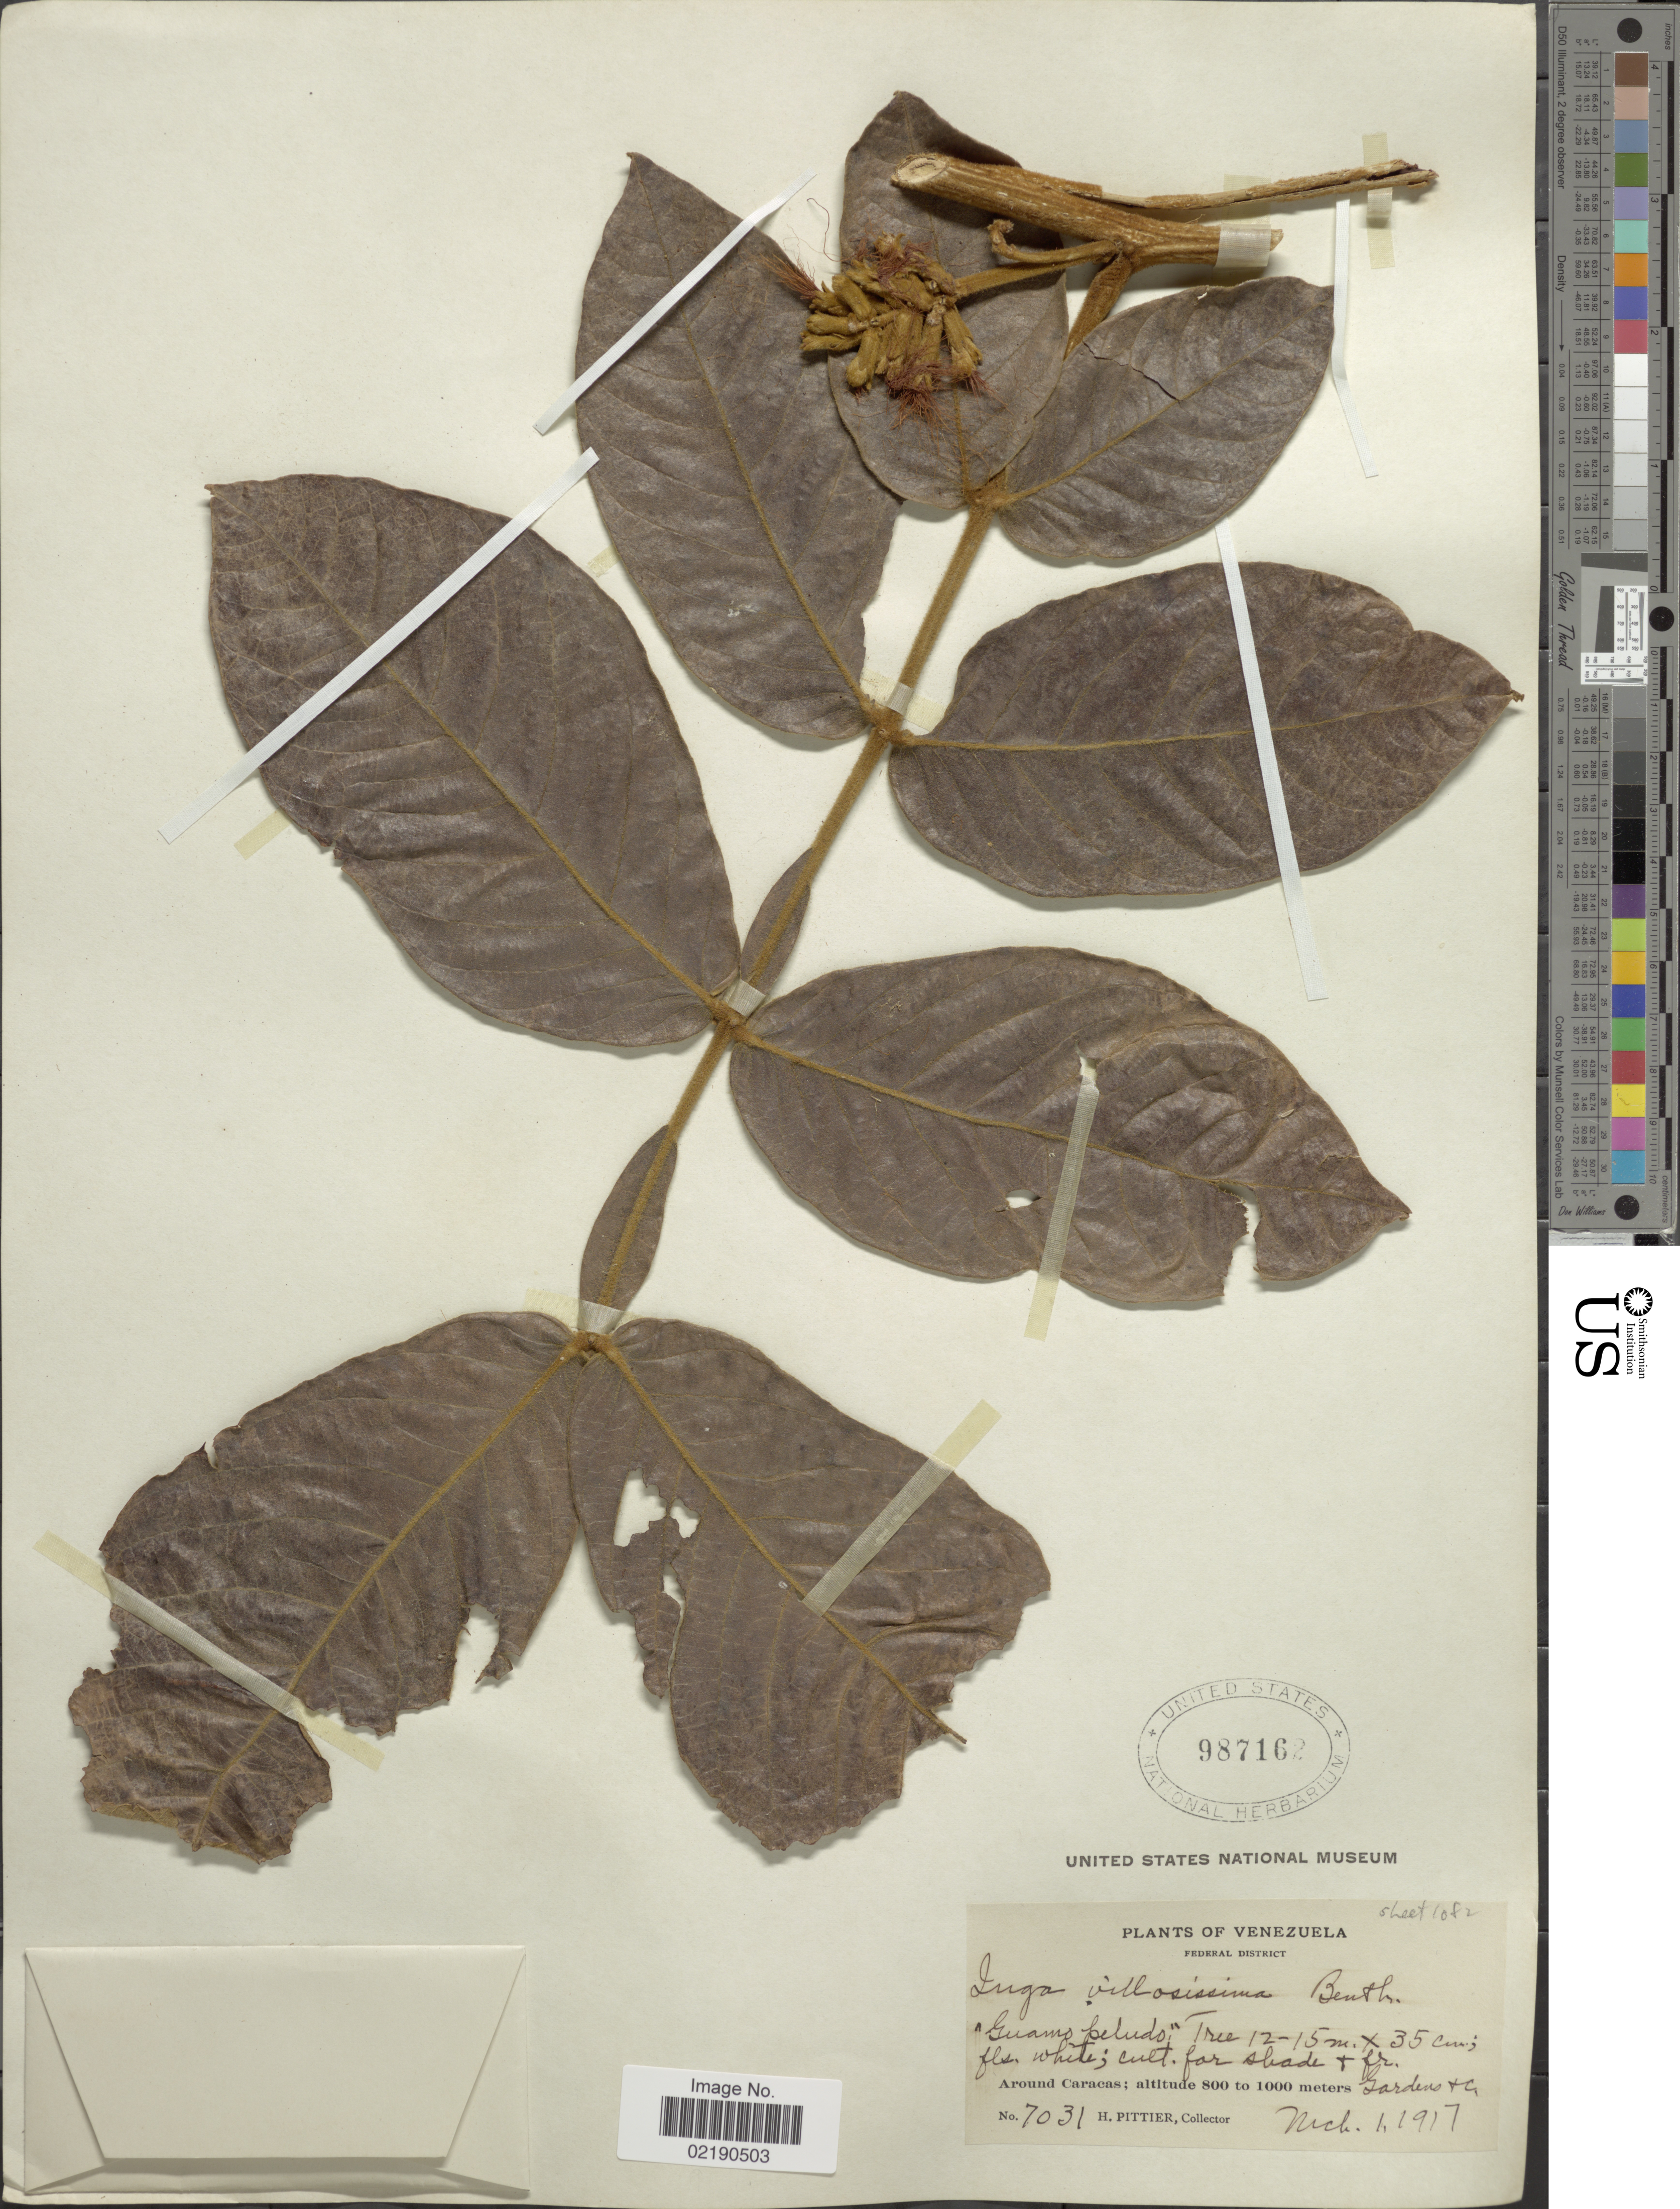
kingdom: Plantae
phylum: Tracheophyta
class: Magnoliopsida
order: Fabales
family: Fabaceae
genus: Inga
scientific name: Inga villosissima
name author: Benth.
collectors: H. F. Pittier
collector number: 7031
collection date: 1917-03-01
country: Venezuela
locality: Federal District. Around Caracas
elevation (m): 800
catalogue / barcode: US 987162